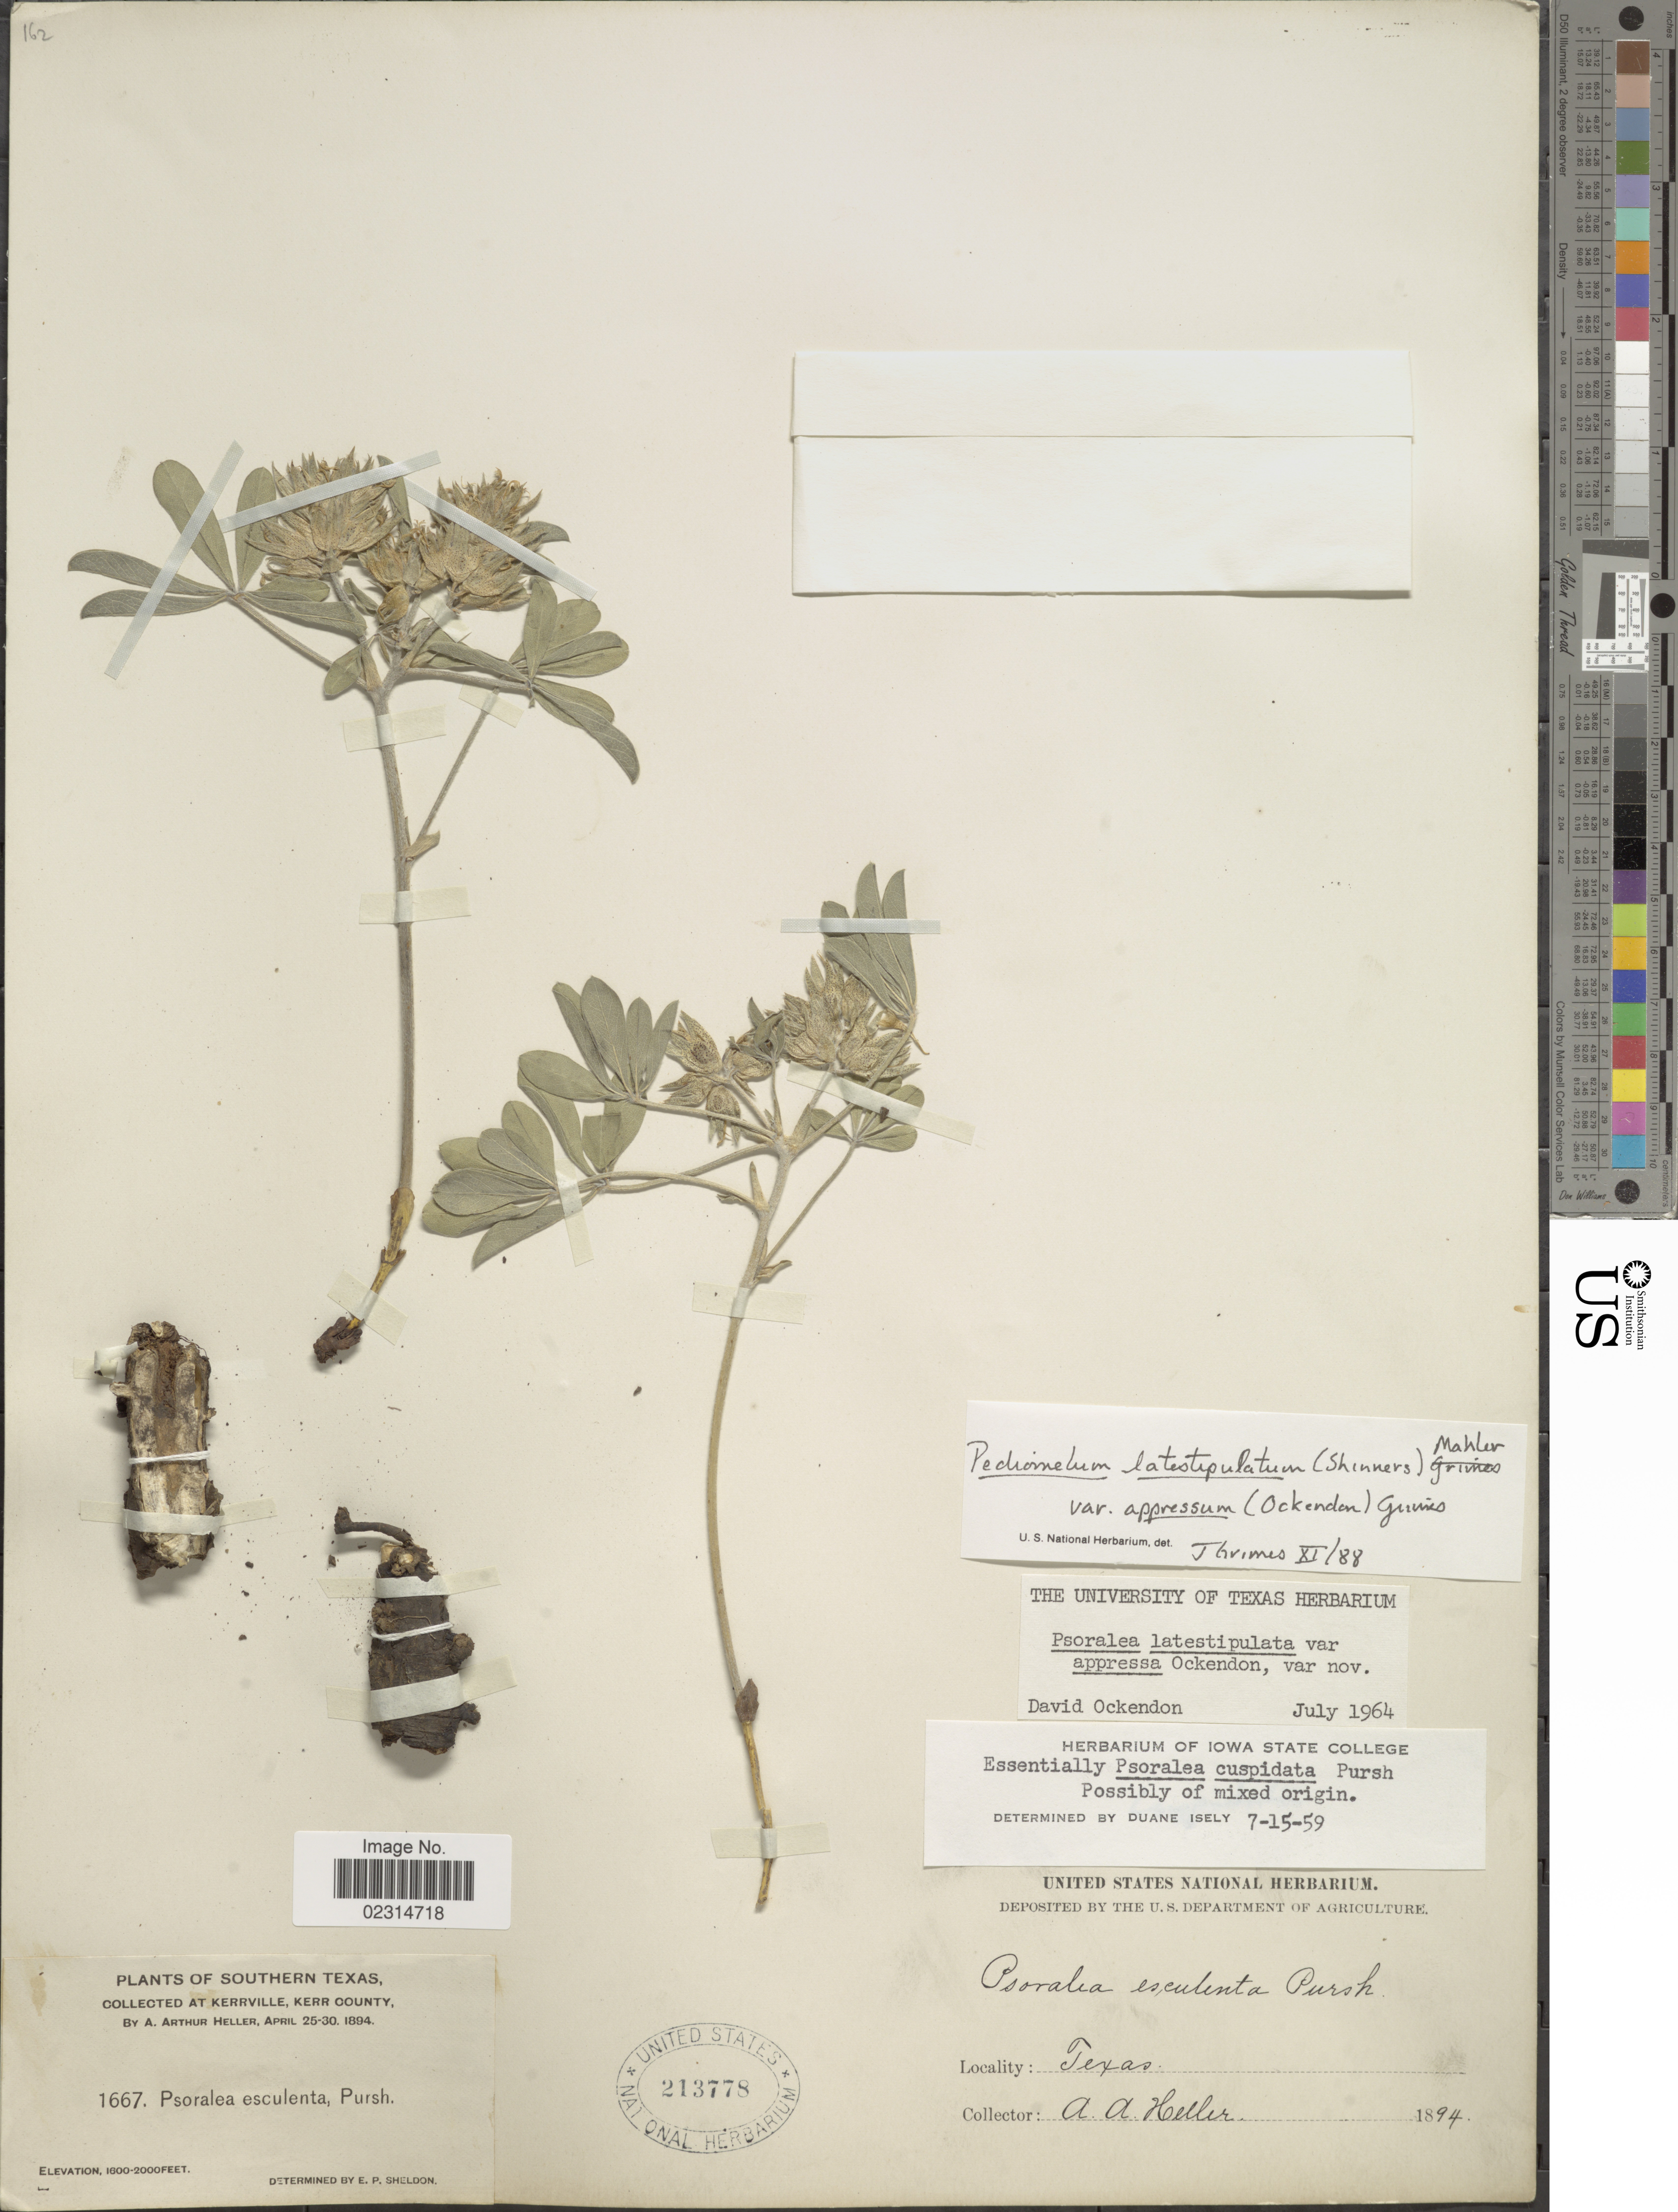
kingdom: Plantae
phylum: Tracheophyta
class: Magnoliopsida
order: Fabales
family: Fabaceae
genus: Pediomelum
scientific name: Pediomelum latestipulatum var. appressum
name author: (Ockendon) Gandhi & L.E. Br.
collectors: A. A. Heller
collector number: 1667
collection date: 1894-04-25/1894-04-30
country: United States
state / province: Texas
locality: Southern Texas, at Kerrville, Kerr County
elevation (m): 488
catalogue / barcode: US 213778